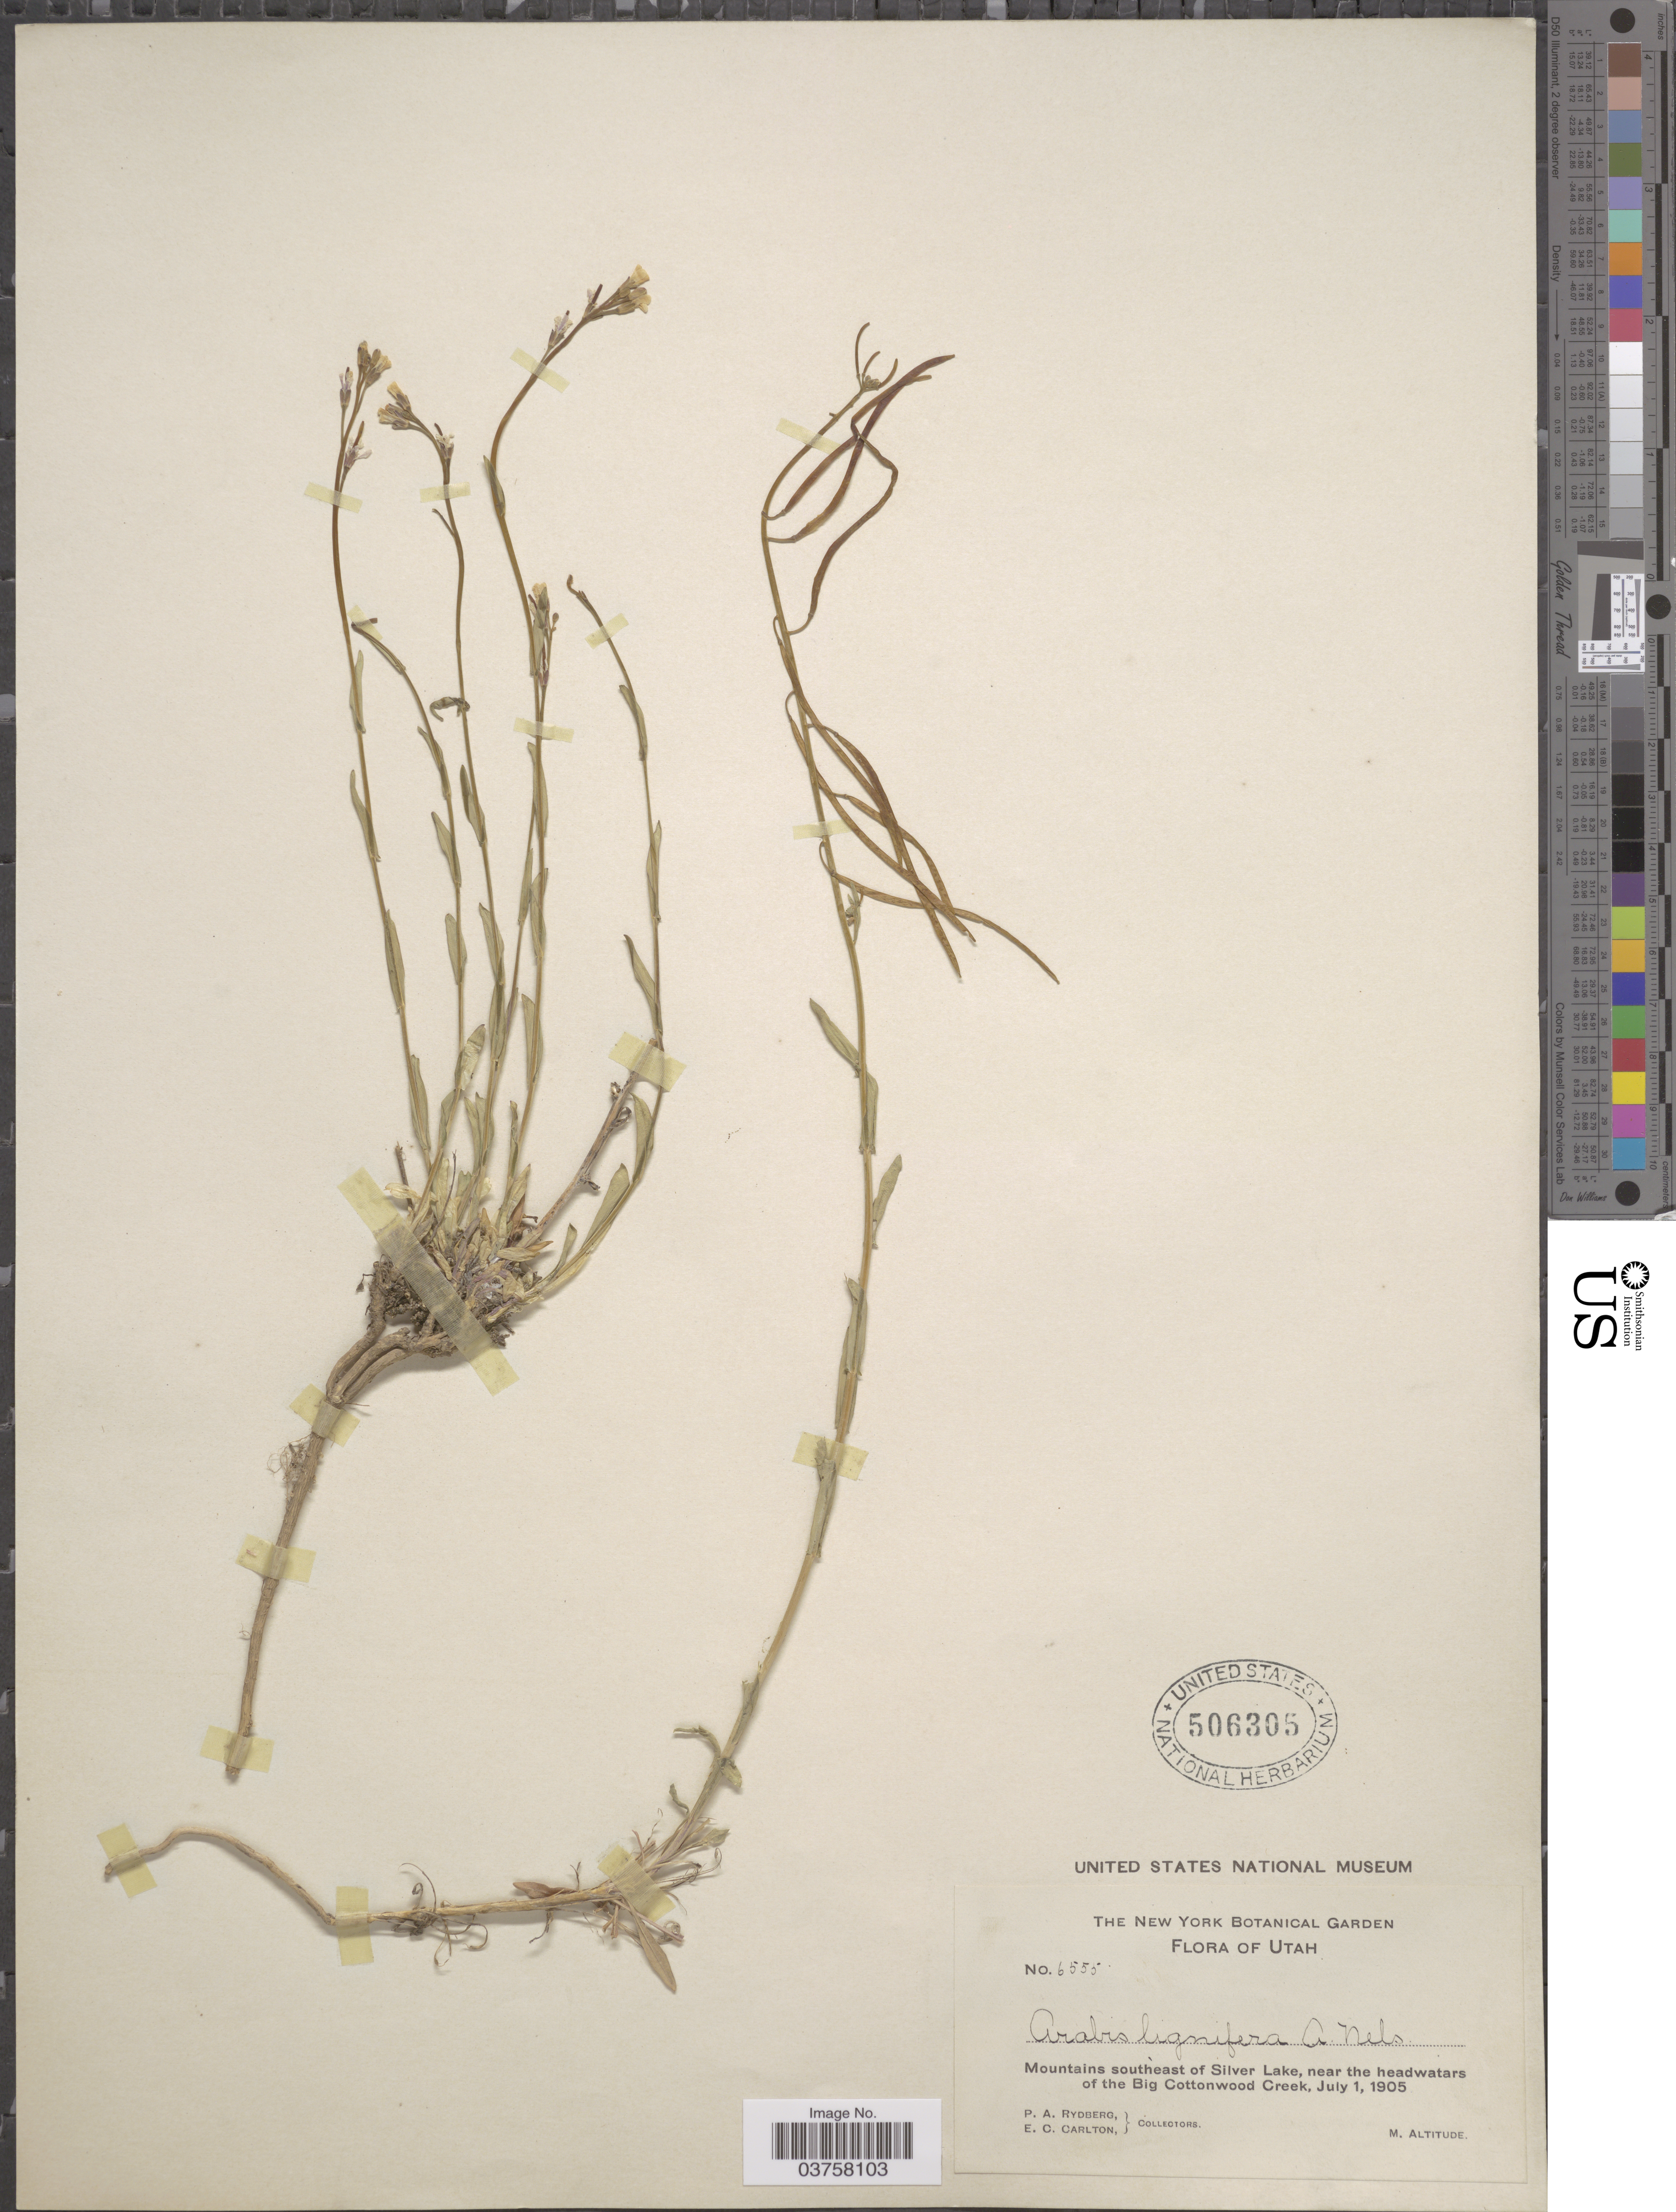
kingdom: Plantae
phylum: Tracheophyta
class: Magnoliopsida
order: Brassicales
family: Brassicaceae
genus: Arabis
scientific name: Arabis lignifera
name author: A. Nelson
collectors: P. A. Rydberg & E. Carlton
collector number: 6555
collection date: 1905-07-01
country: United States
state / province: Utah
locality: Mountains southeast of Silver Lake, near the headwaters of the Big Cottonwood Creek.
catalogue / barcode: US 506305